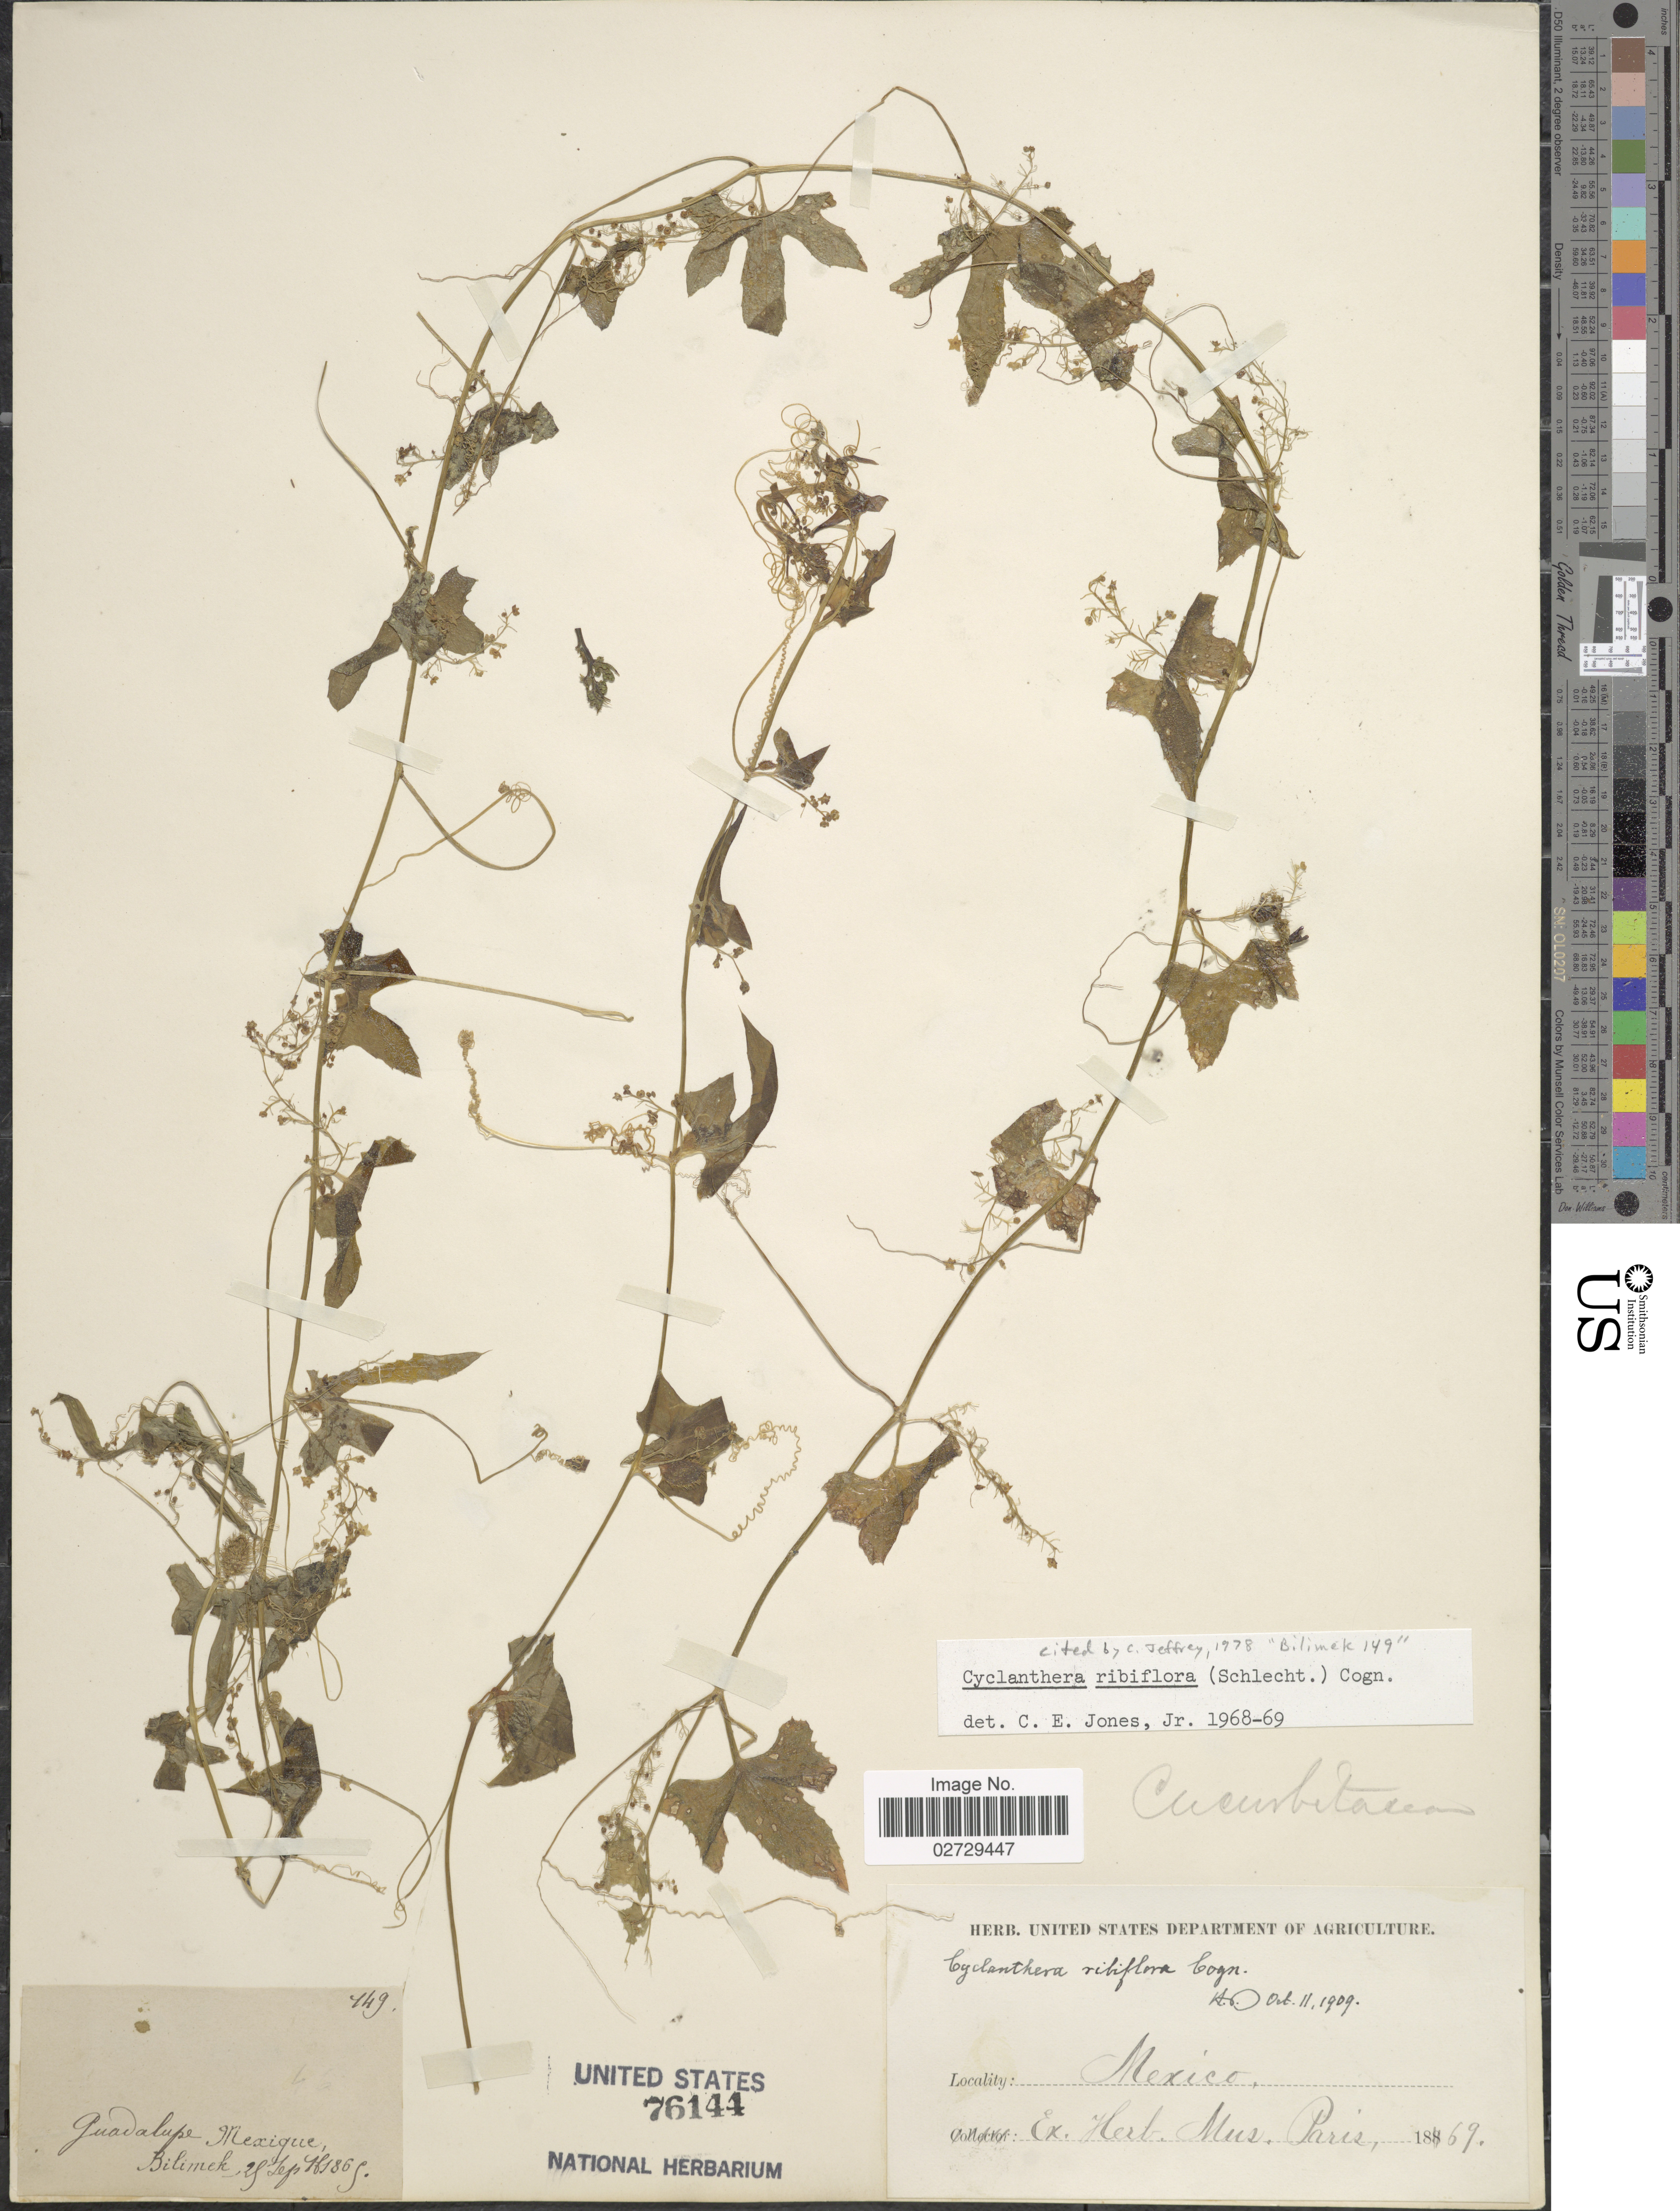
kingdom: Plantae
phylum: Tracheophyta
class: Magnoliopsida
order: Cucurbitales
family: Cucurbitaceae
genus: Cyclanthera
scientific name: Cyclanthera ribiflora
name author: (Schltdl.) Cogn.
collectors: -. Bilimek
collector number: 149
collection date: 1869-09-29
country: Mexico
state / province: Baja California Norte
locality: Guadalupe.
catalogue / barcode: US 76144